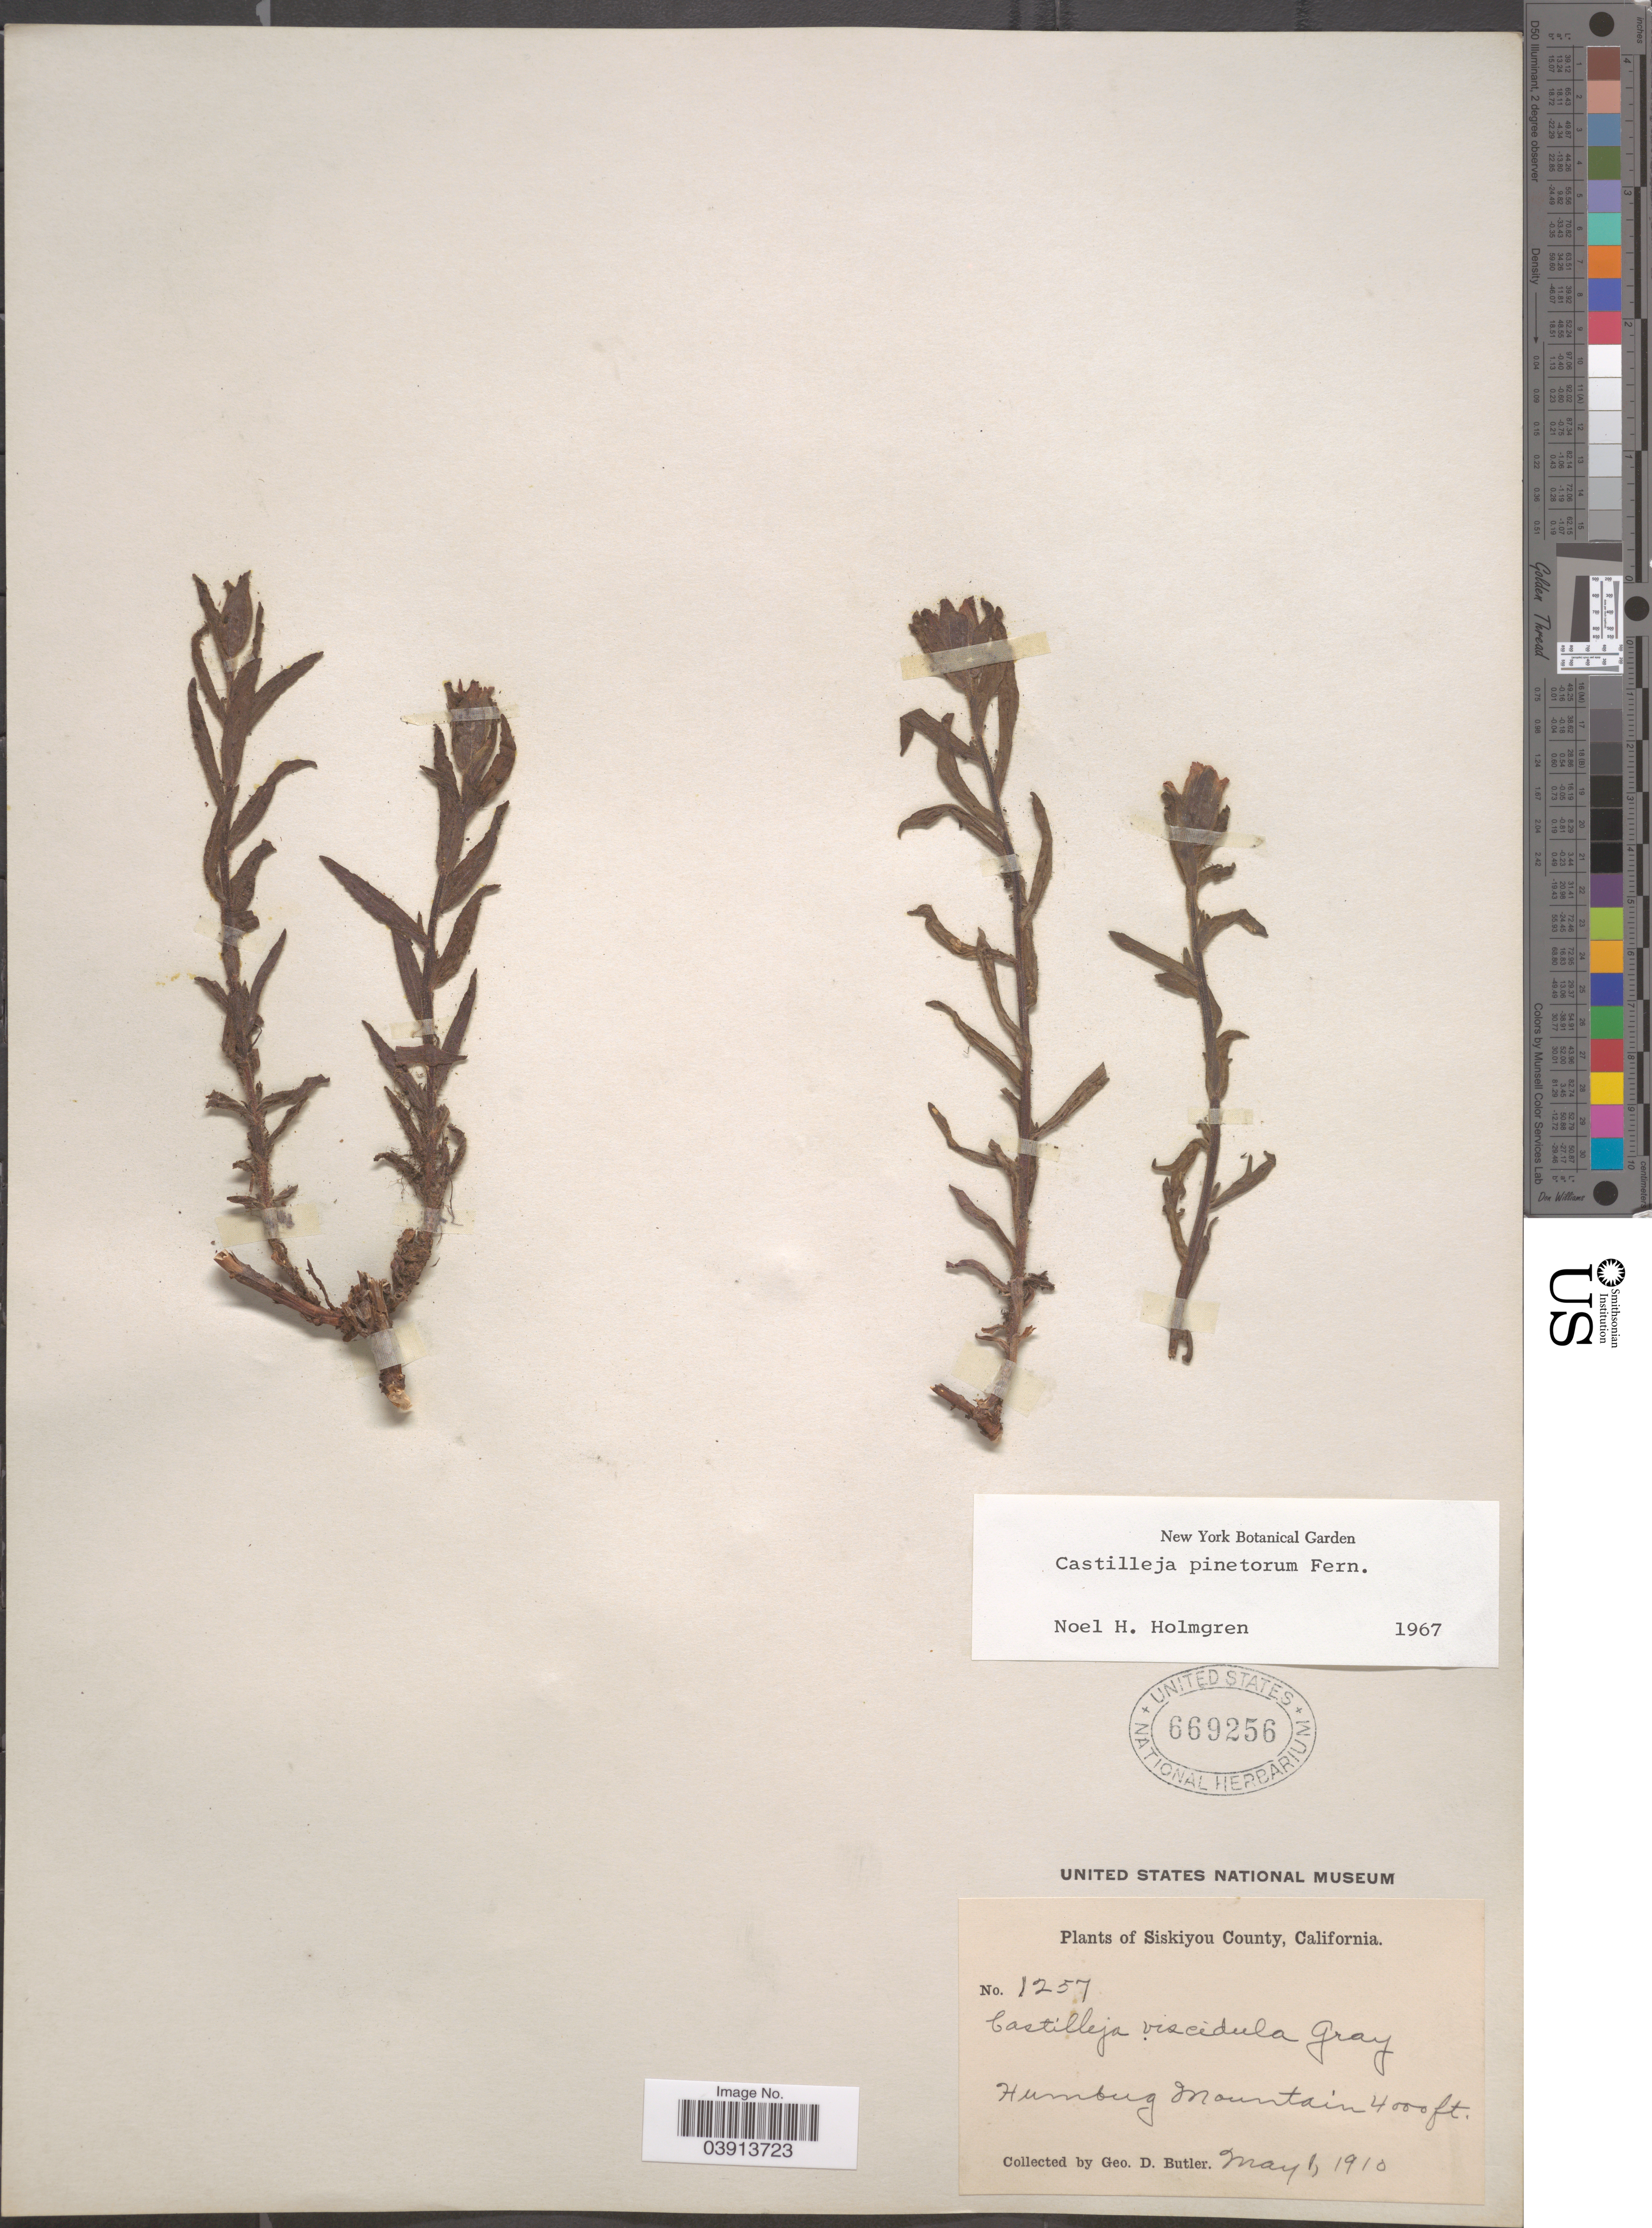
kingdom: Plantae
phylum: Tracheophyta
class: Magnoliopsida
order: Lamiales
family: Orobanchaceae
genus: Castilleja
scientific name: Castilleja pinetorum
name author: Fernald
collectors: G. D. Butler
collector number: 1257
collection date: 1910-05-01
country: United States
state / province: California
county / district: Siskiyou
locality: Siskiyou County. Humbug Mountain.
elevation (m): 1219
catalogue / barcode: US 669256